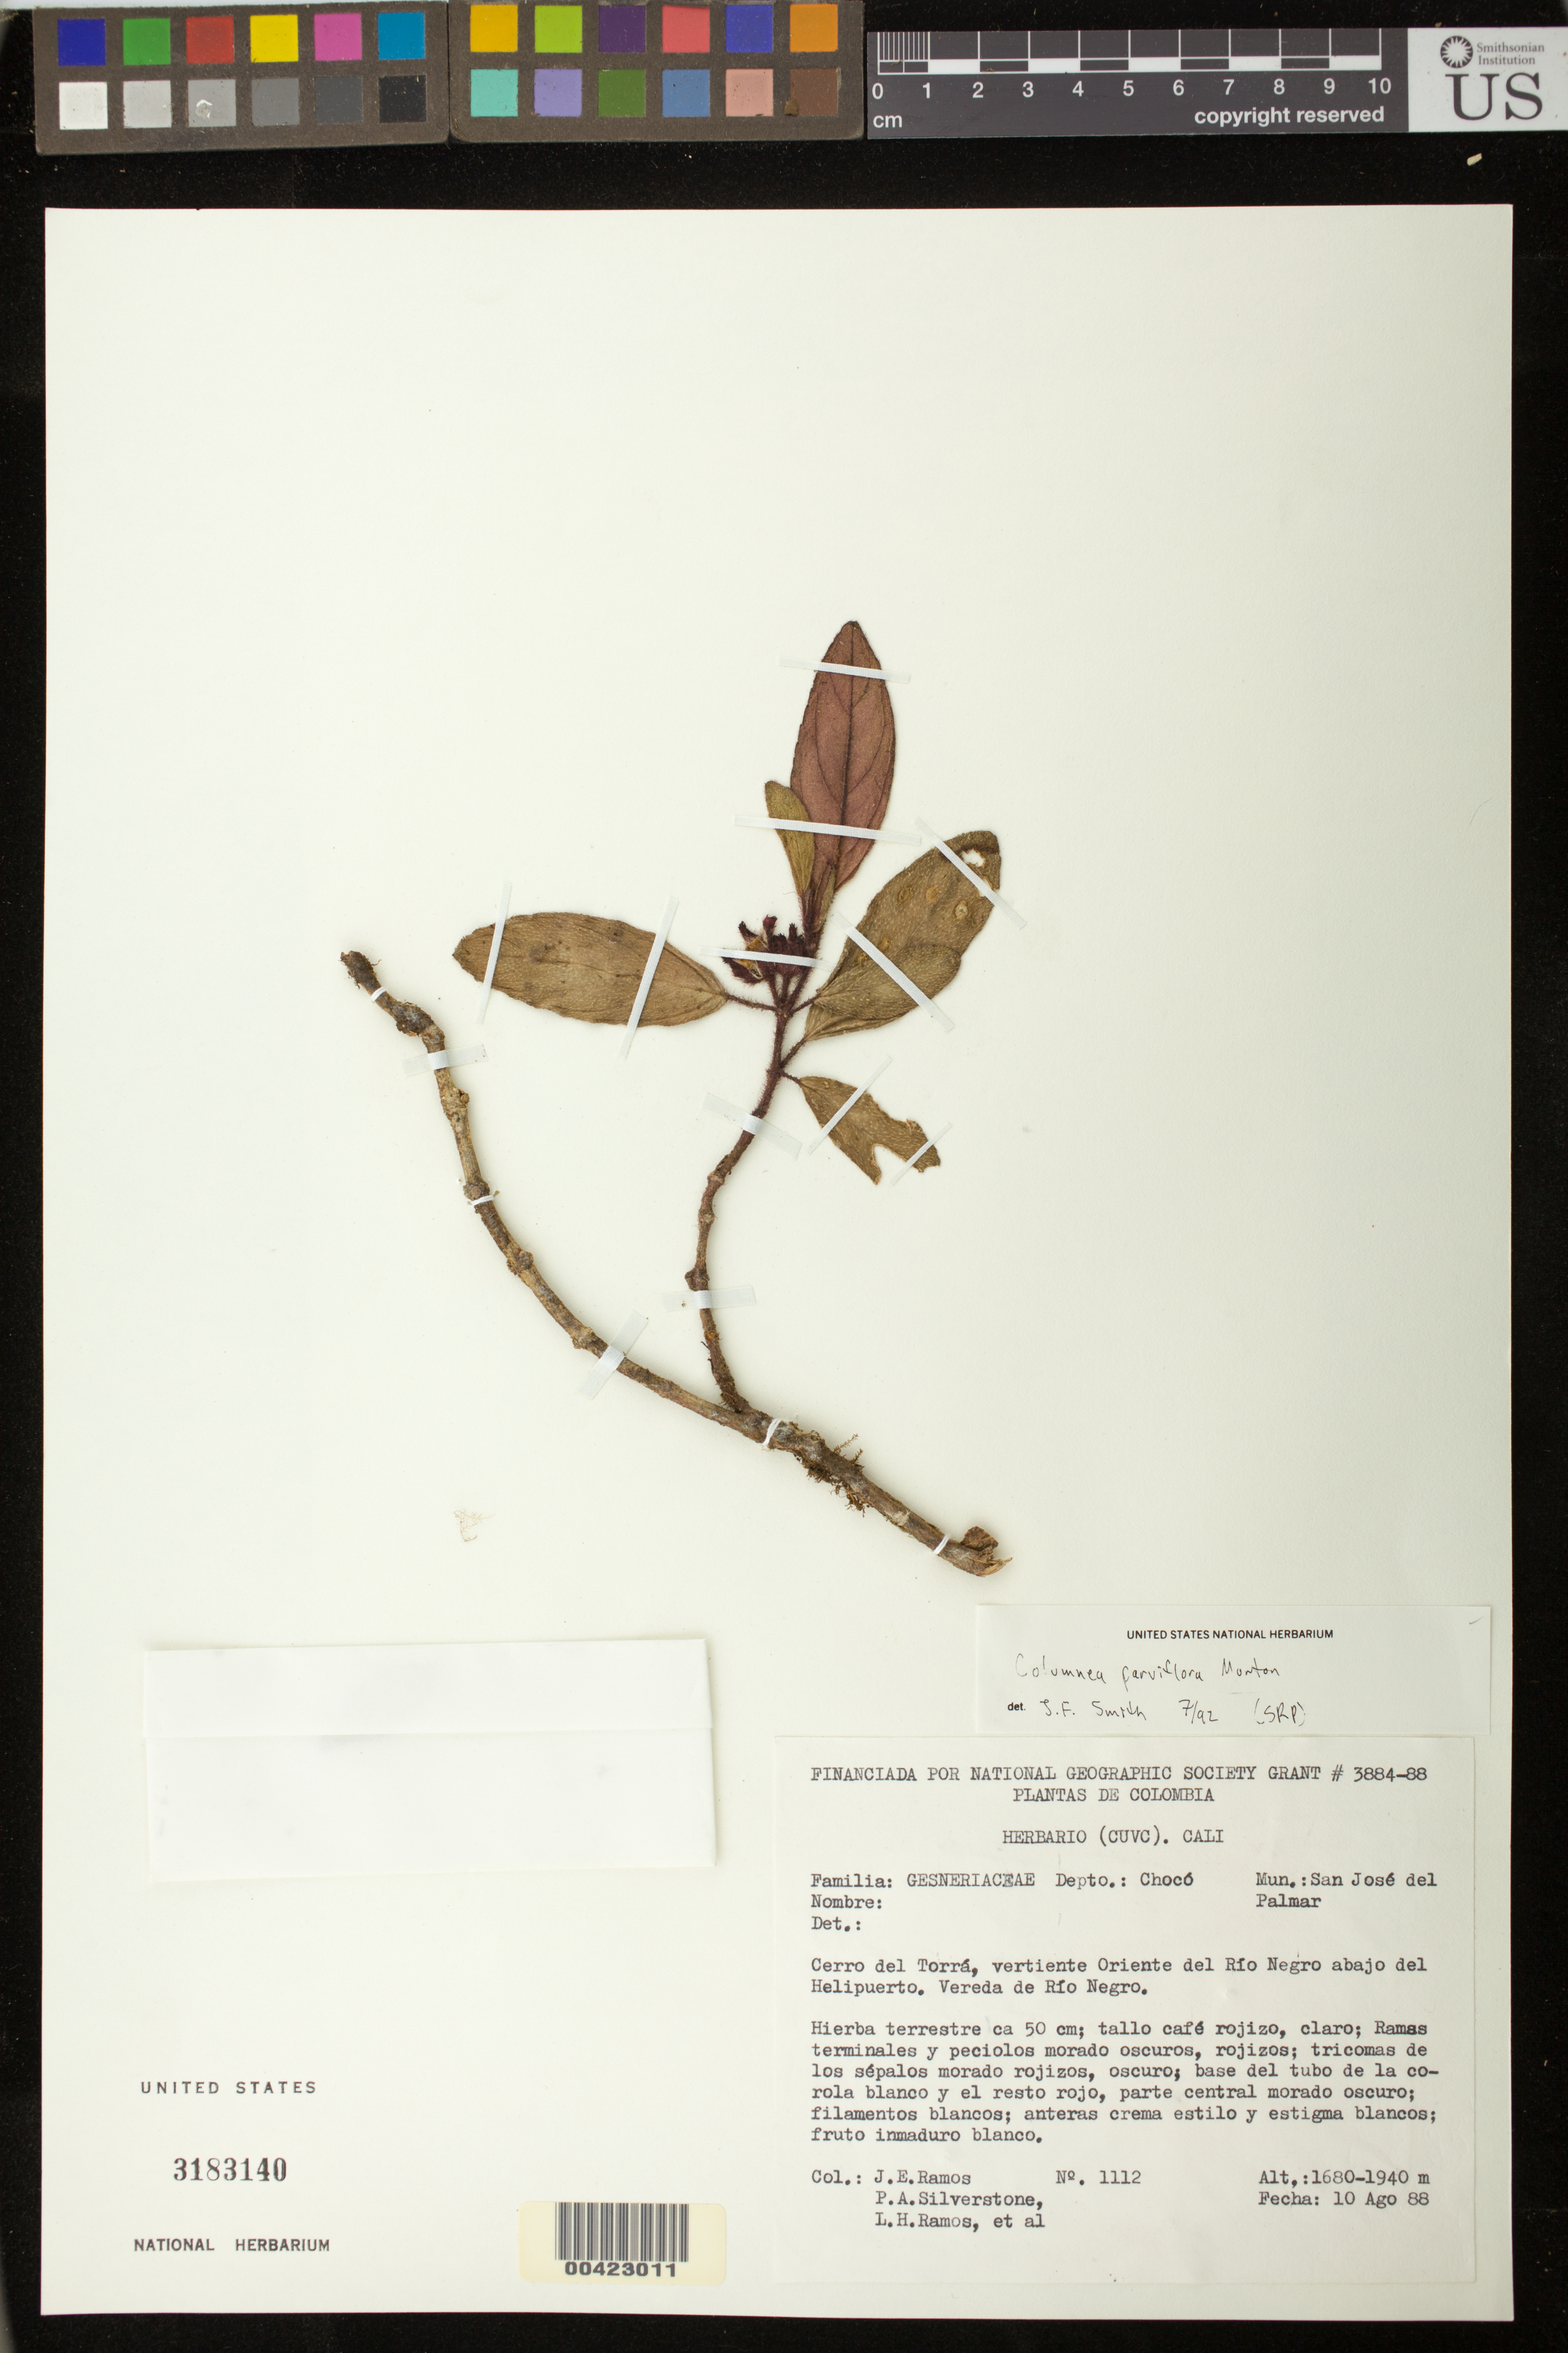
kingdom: Plantae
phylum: Tracheophyta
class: Magnoliopsida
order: Lamiales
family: Gesneriaceae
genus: Columnea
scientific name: Columnea herthae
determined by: Clark, J. L.; Skog, Laurence E.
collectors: J. E. Ramos, P. A. Silverstone-Sopkin, L. Ramos & et al.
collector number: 1112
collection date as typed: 10 Aug 1988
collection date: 1988-08-10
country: Colombia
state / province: Chocó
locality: San Jose del Palmar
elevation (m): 1680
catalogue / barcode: US 3183140